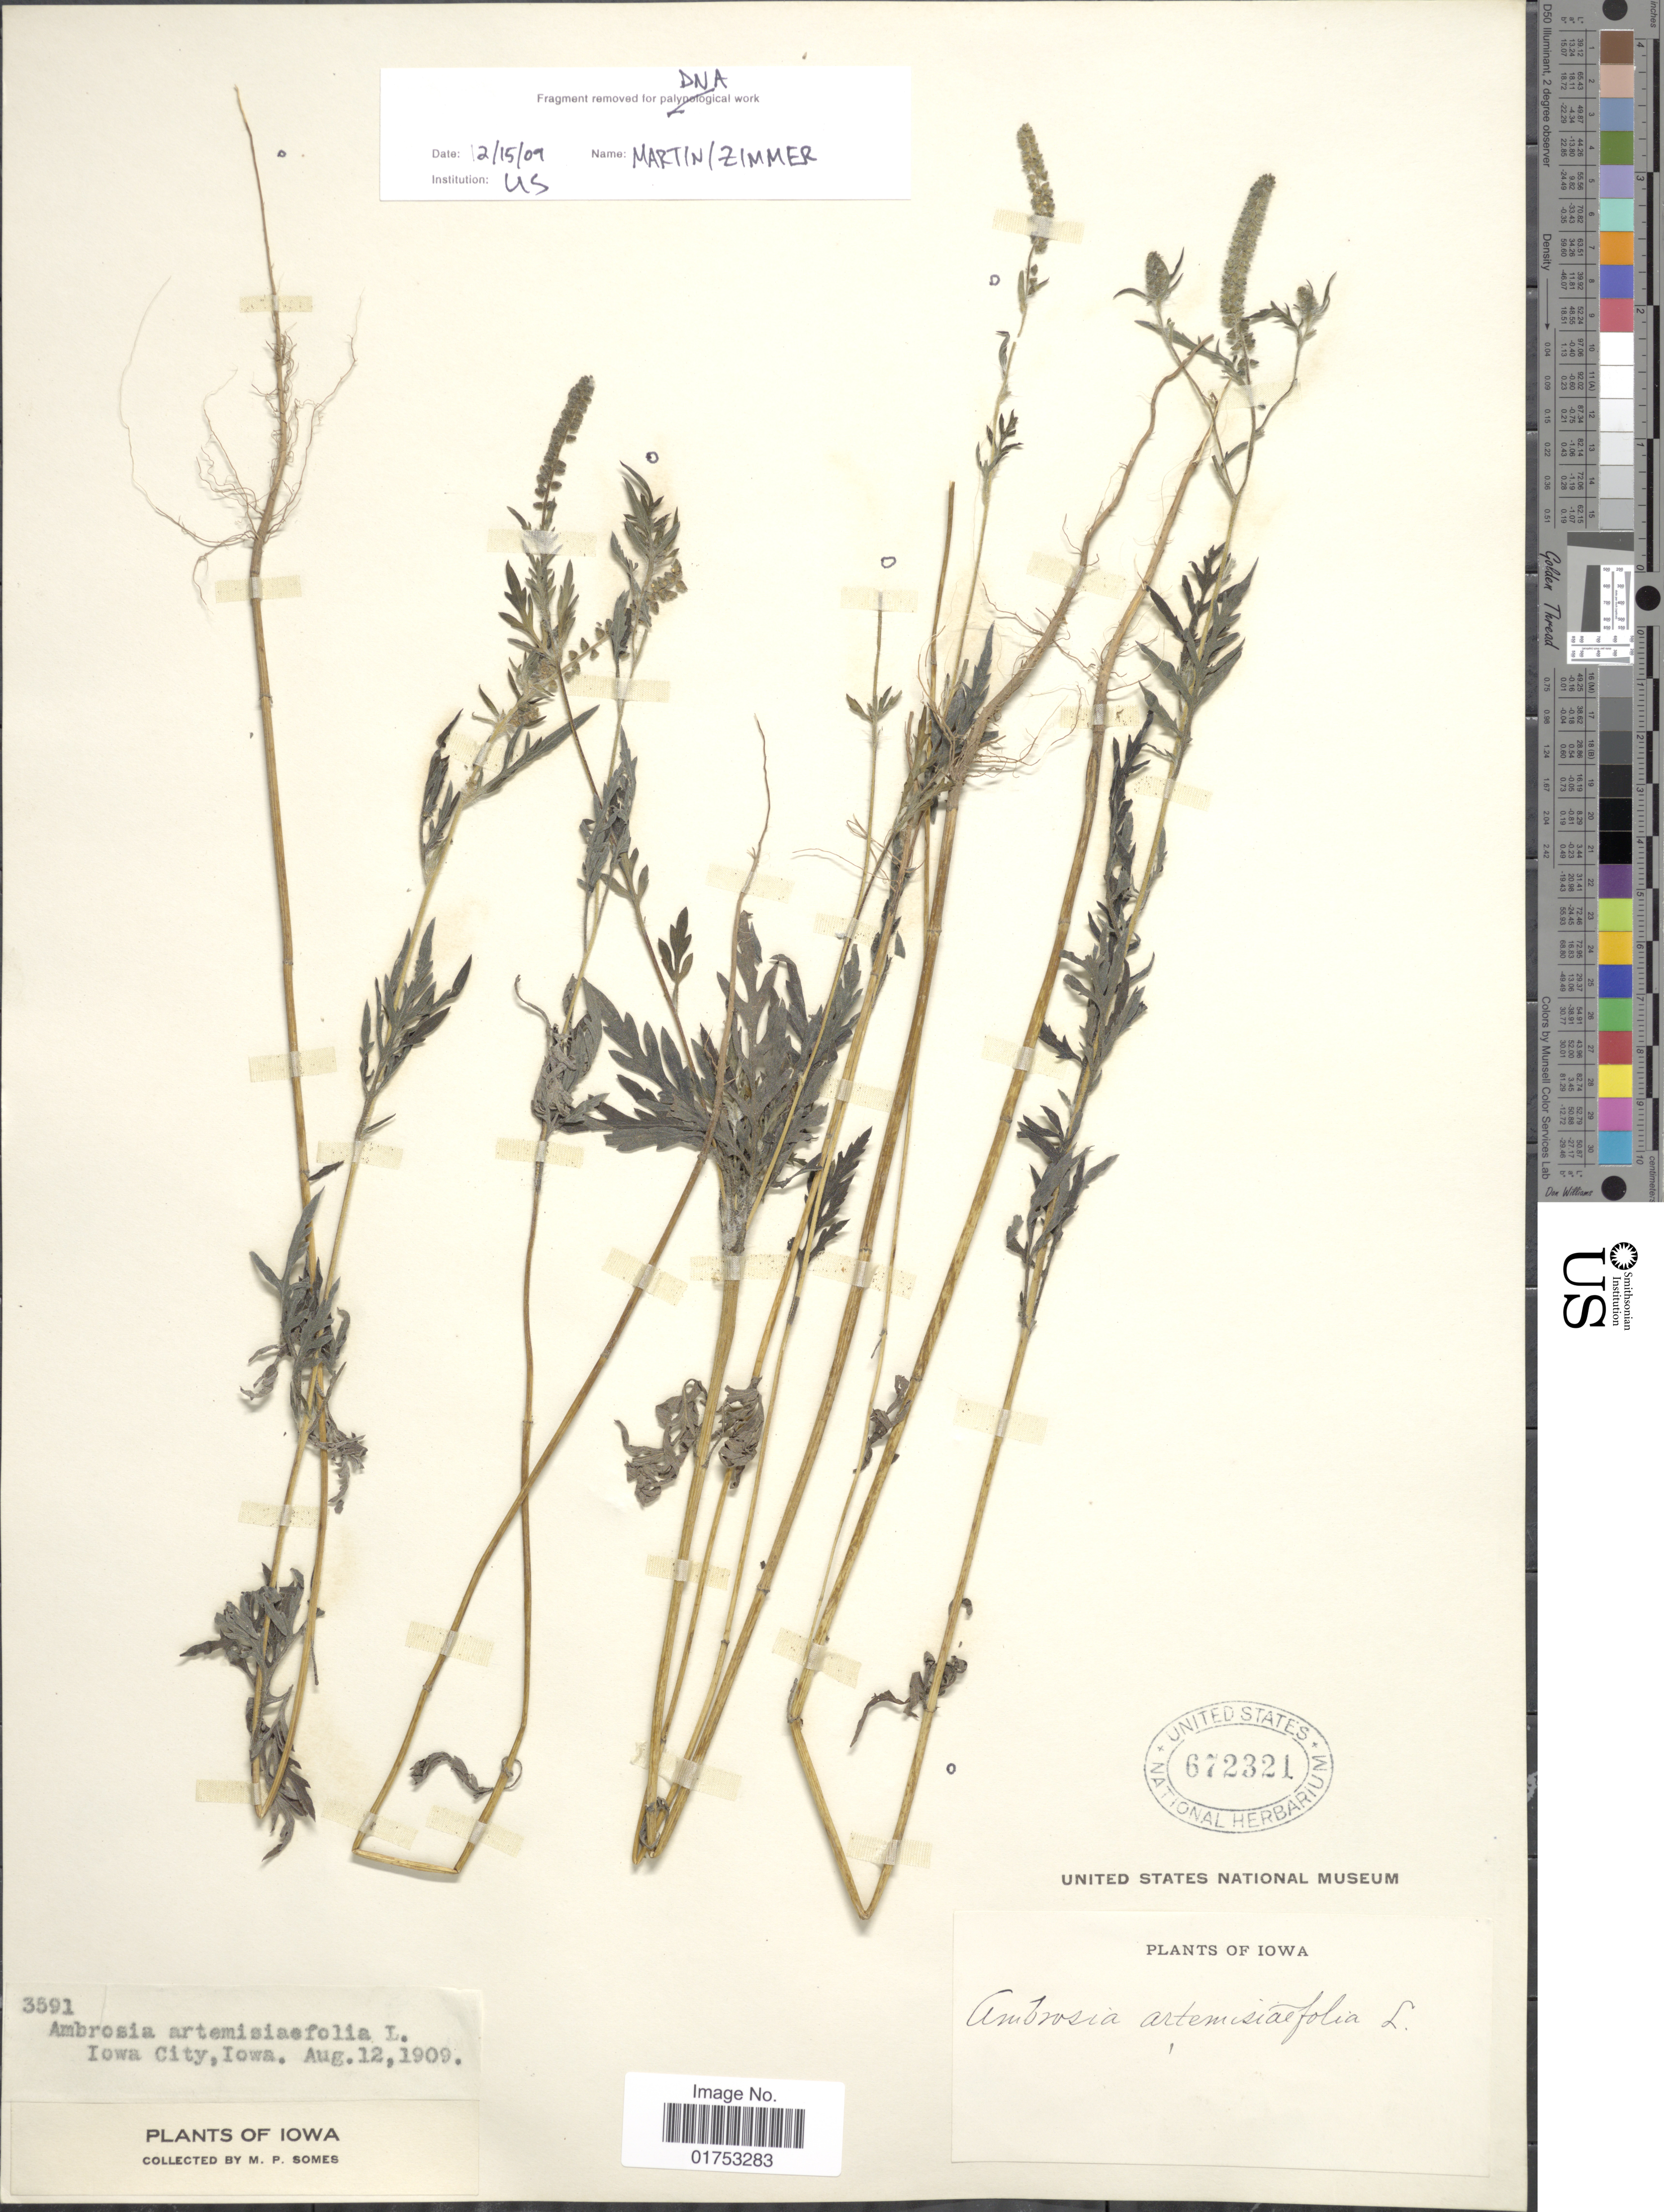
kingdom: Plantae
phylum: Tracheophyta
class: Magnoliopsida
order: Asterales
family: Asteraceae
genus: Ambrosia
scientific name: Ambrosia artemisiifolia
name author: L.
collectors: M. Somes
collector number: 3591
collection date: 1909-08-12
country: United States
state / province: Iowa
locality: Iowa City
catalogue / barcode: US 672321